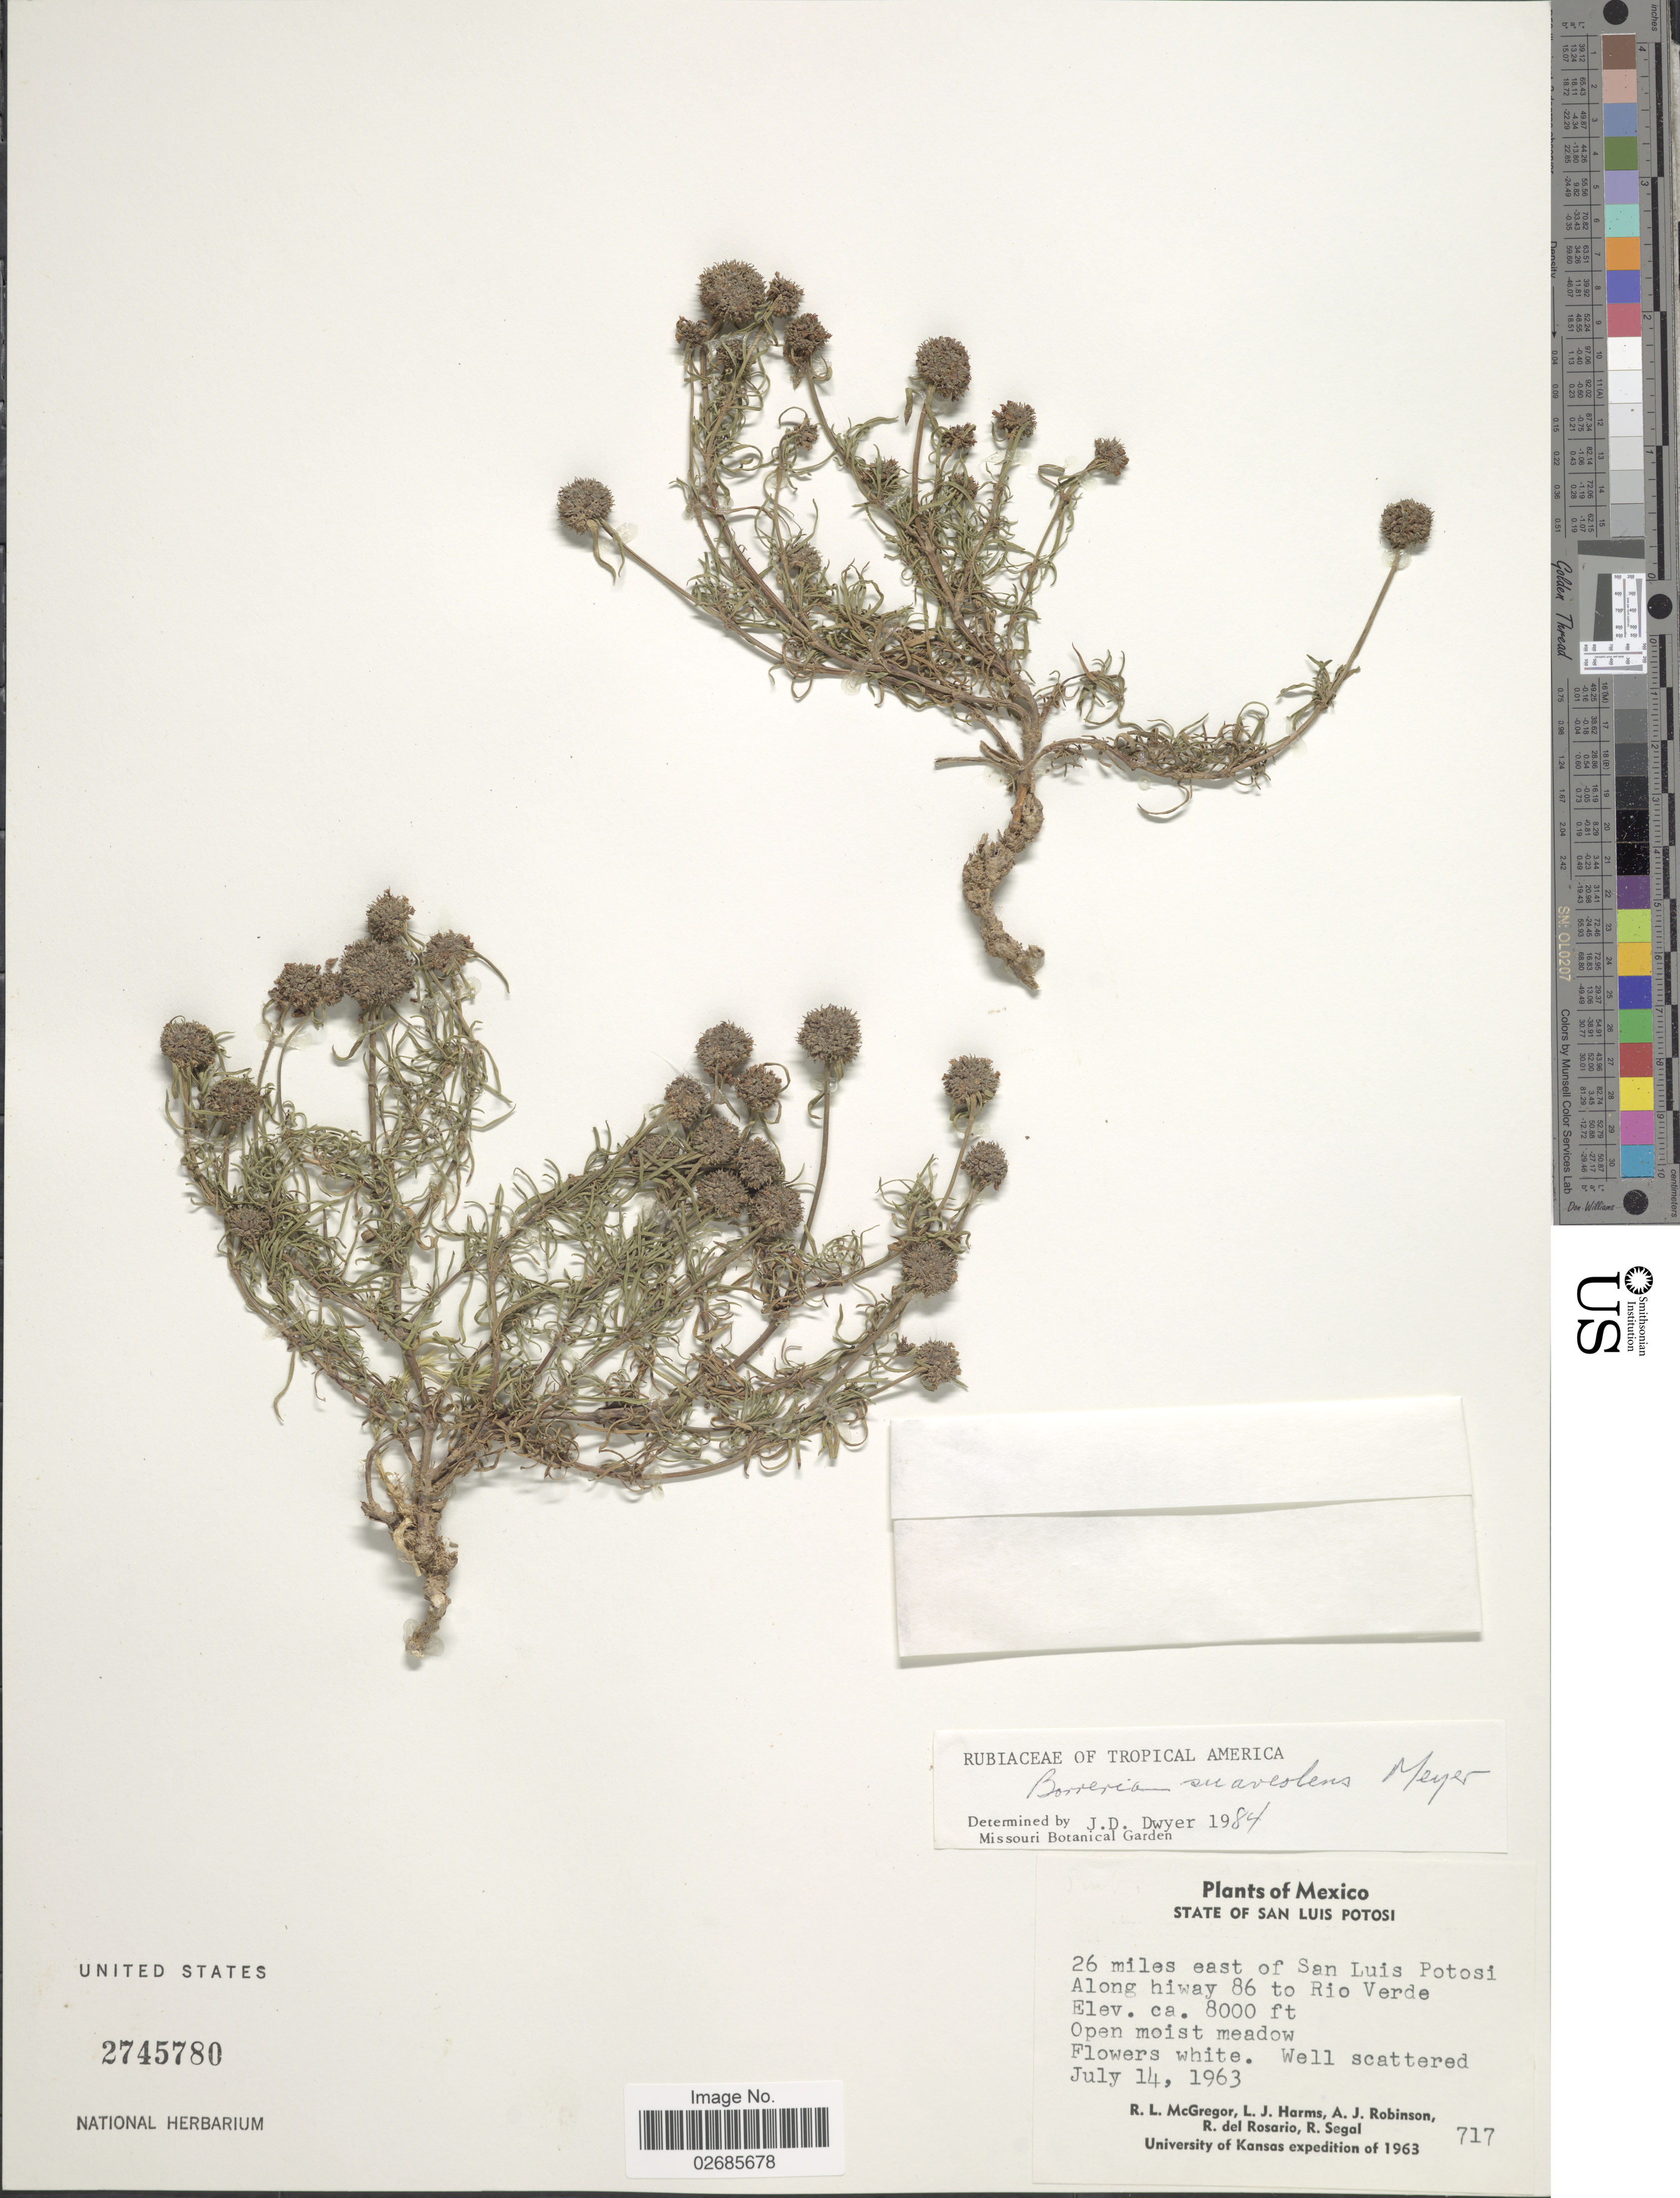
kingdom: Plantae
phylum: Tracheophyta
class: Magnoliopsida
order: Gentianales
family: Rubiaceae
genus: Borreria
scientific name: Borreria suaveolens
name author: G. Mey.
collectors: R. McGregor, L. Harms, A. J.Robinson, R. del Rosario & R. Segal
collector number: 717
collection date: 1963-07-14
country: Mexico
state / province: San Luis Potosí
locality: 26 miles east of San Luis Potosi. Along hiway 86 to Rio Verde, Open moist meadow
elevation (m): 2438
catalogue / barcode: US 2745780